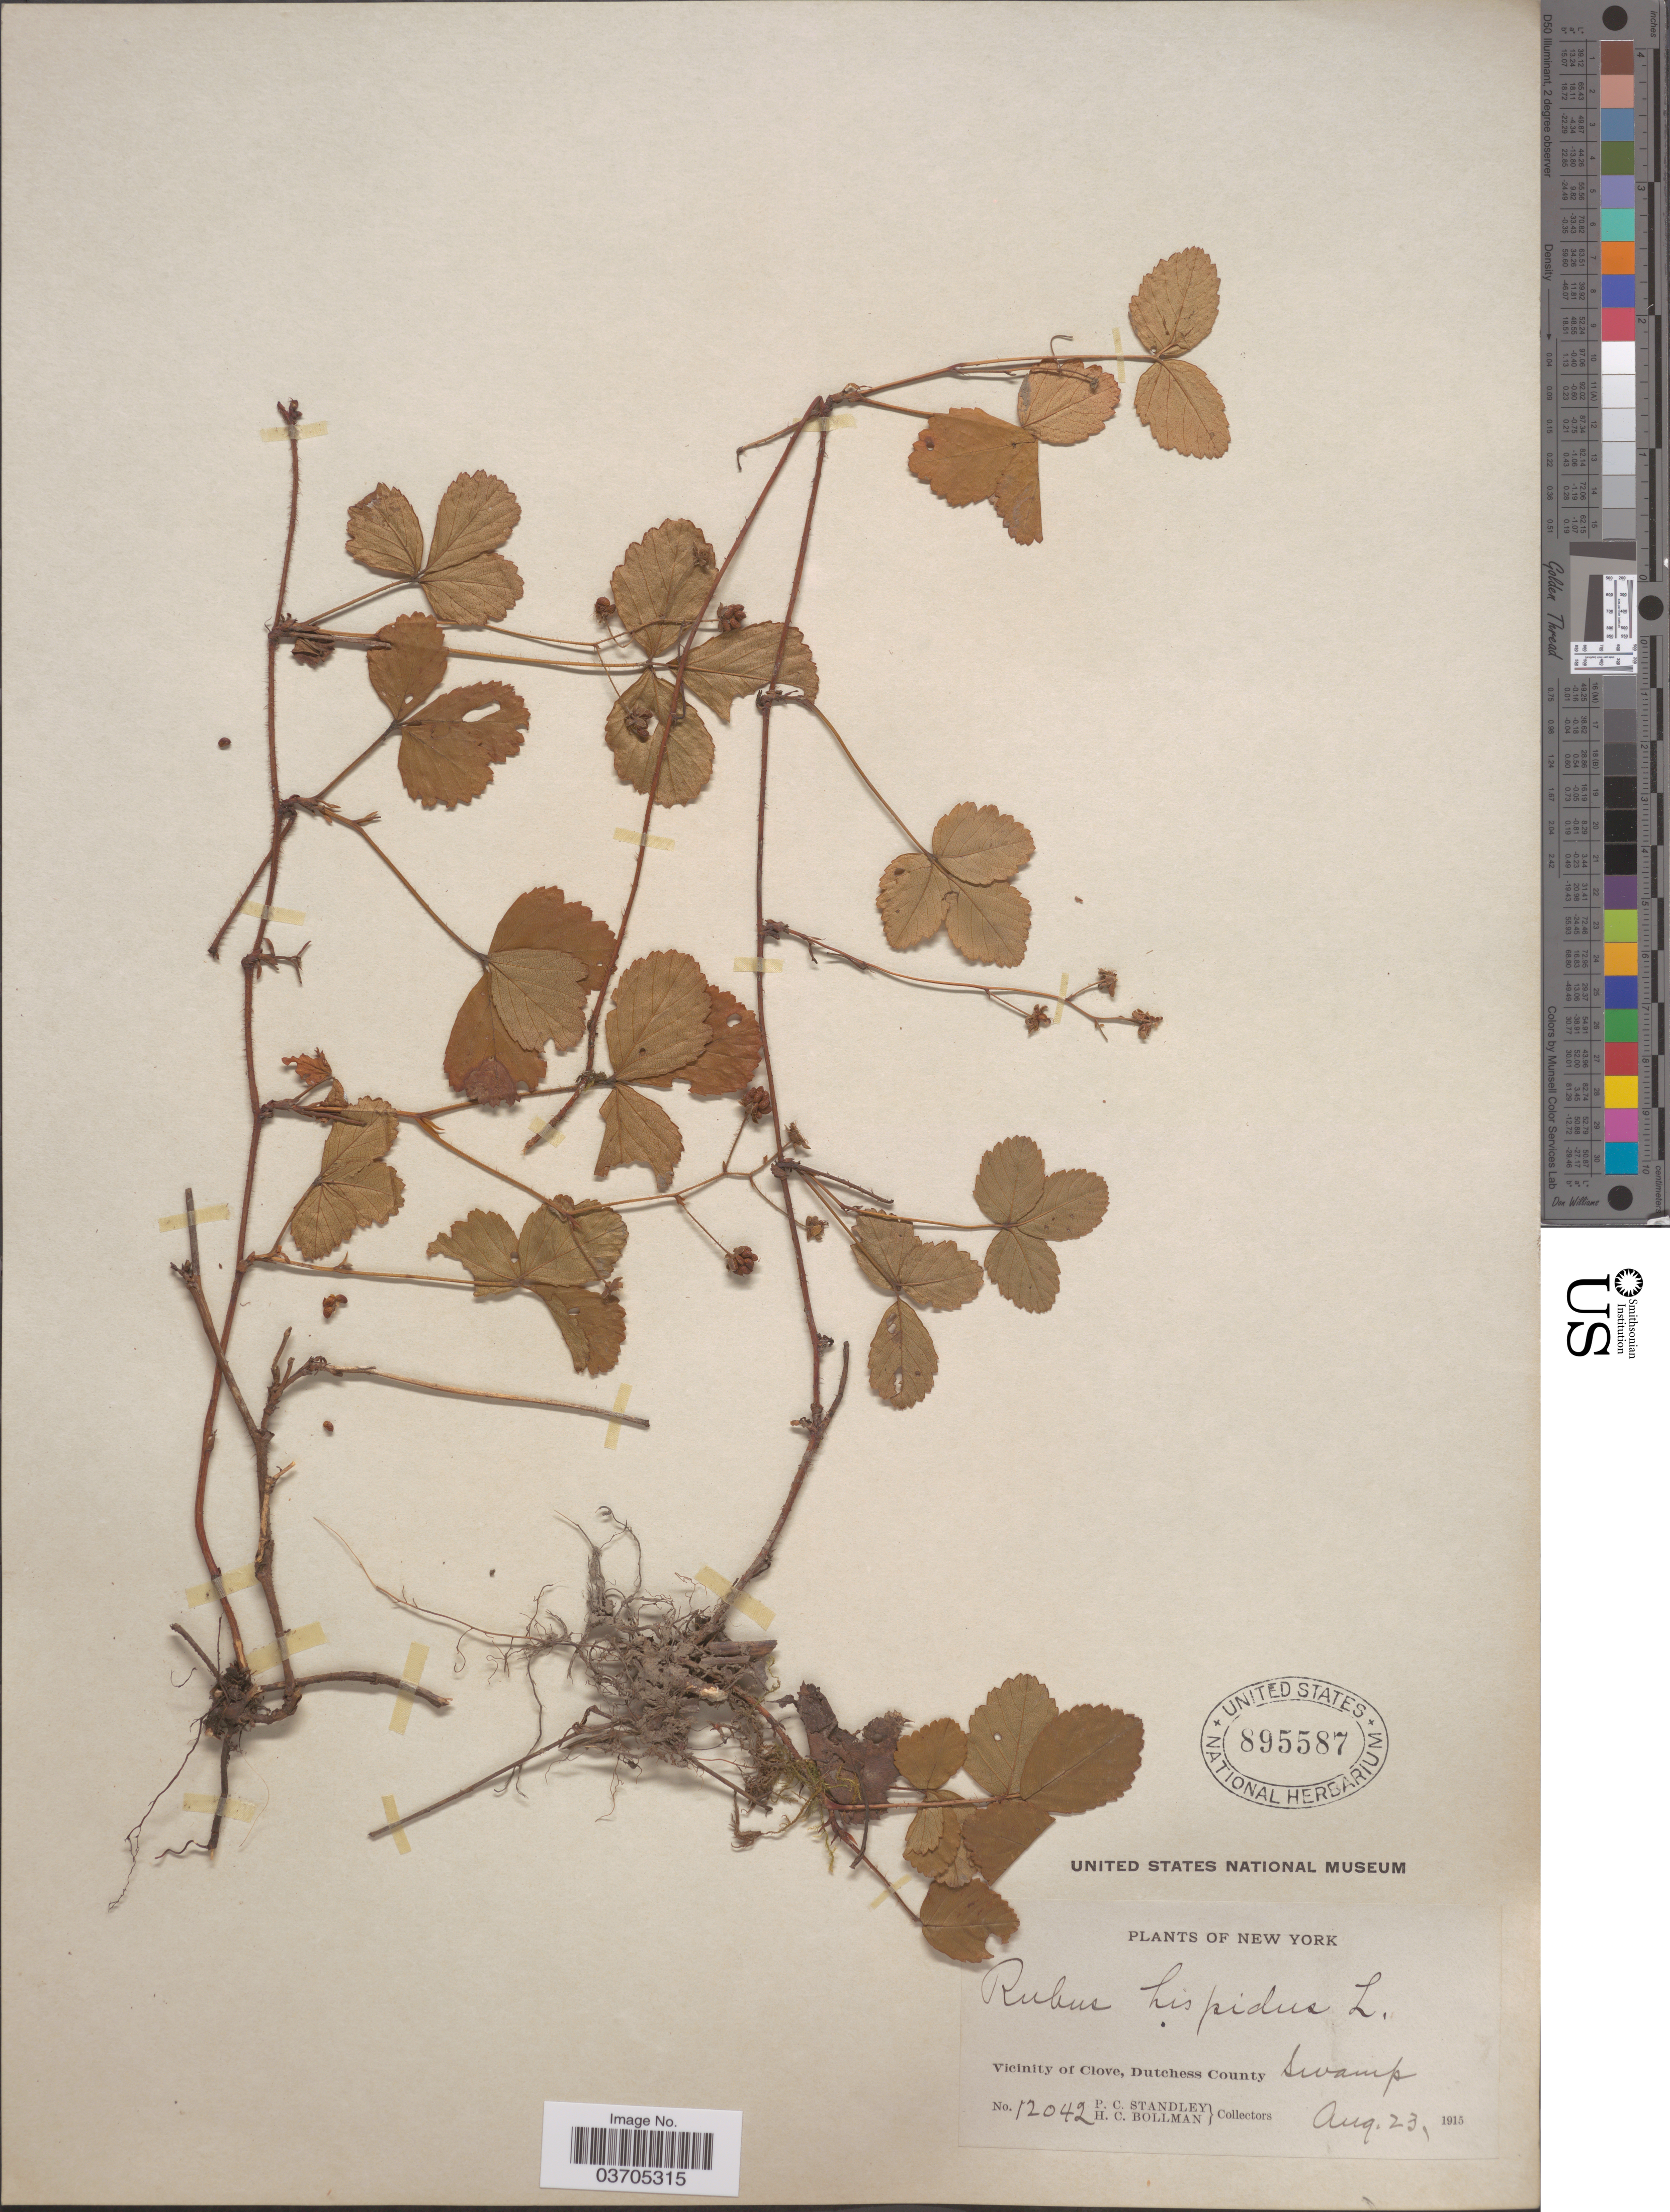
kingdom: Plantae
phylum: Tracheophyta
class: Magnoliopsida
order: Rosales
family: Rosaceae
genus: Rubus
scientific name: Rubus hispidus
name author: L.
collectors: P. C. Standley & H. C. Bollman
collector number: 12042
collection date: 1915-08-23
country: United States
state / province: New York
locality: Vicinity of Clove, Dutchess County.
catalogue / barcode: US 895587